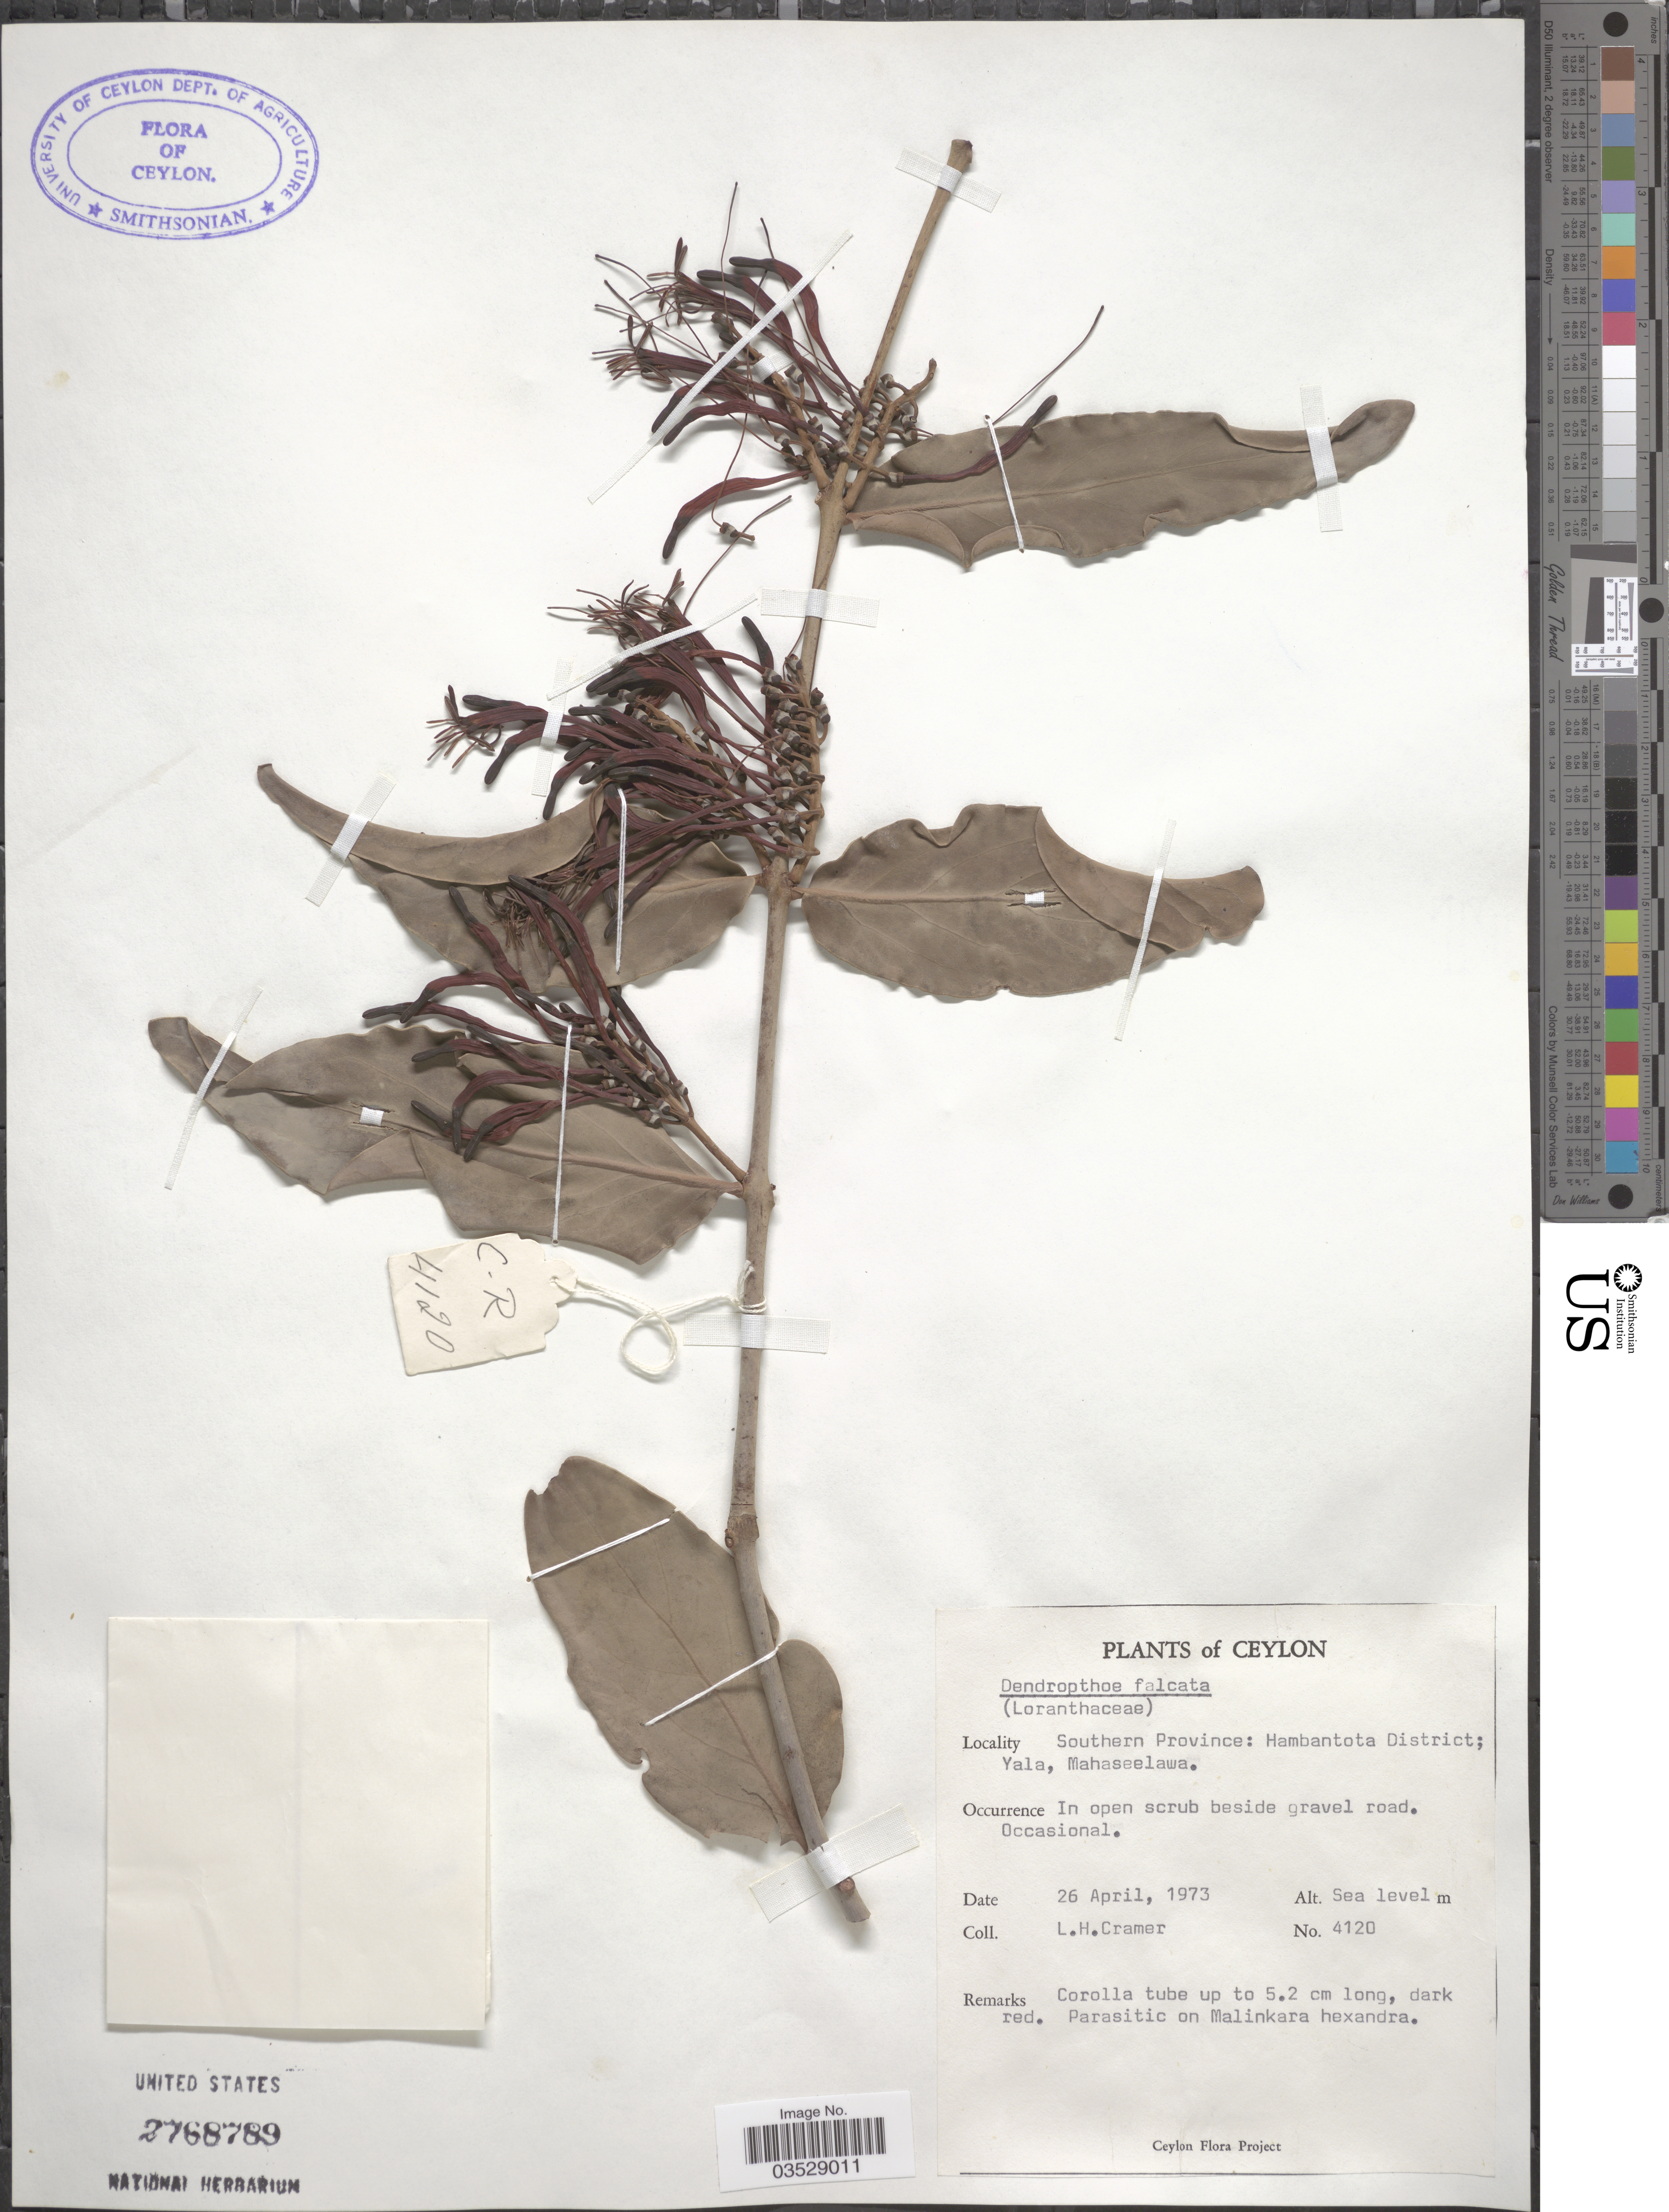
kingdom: Plantae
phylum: Tracheophyta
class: Magnoliopsida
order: Santalales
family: Loranthaceae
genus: Dendrophthoe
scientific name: Dendrophthoe falcata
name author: (L. f.) Ettingsh.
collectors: L. H. Cramer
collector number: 4120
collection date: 1973-04-26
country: Sri Lanka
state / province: Southern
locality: Ceylon. Hambantota District; Yala, Mahaseelawa.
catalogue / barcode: US 2768789